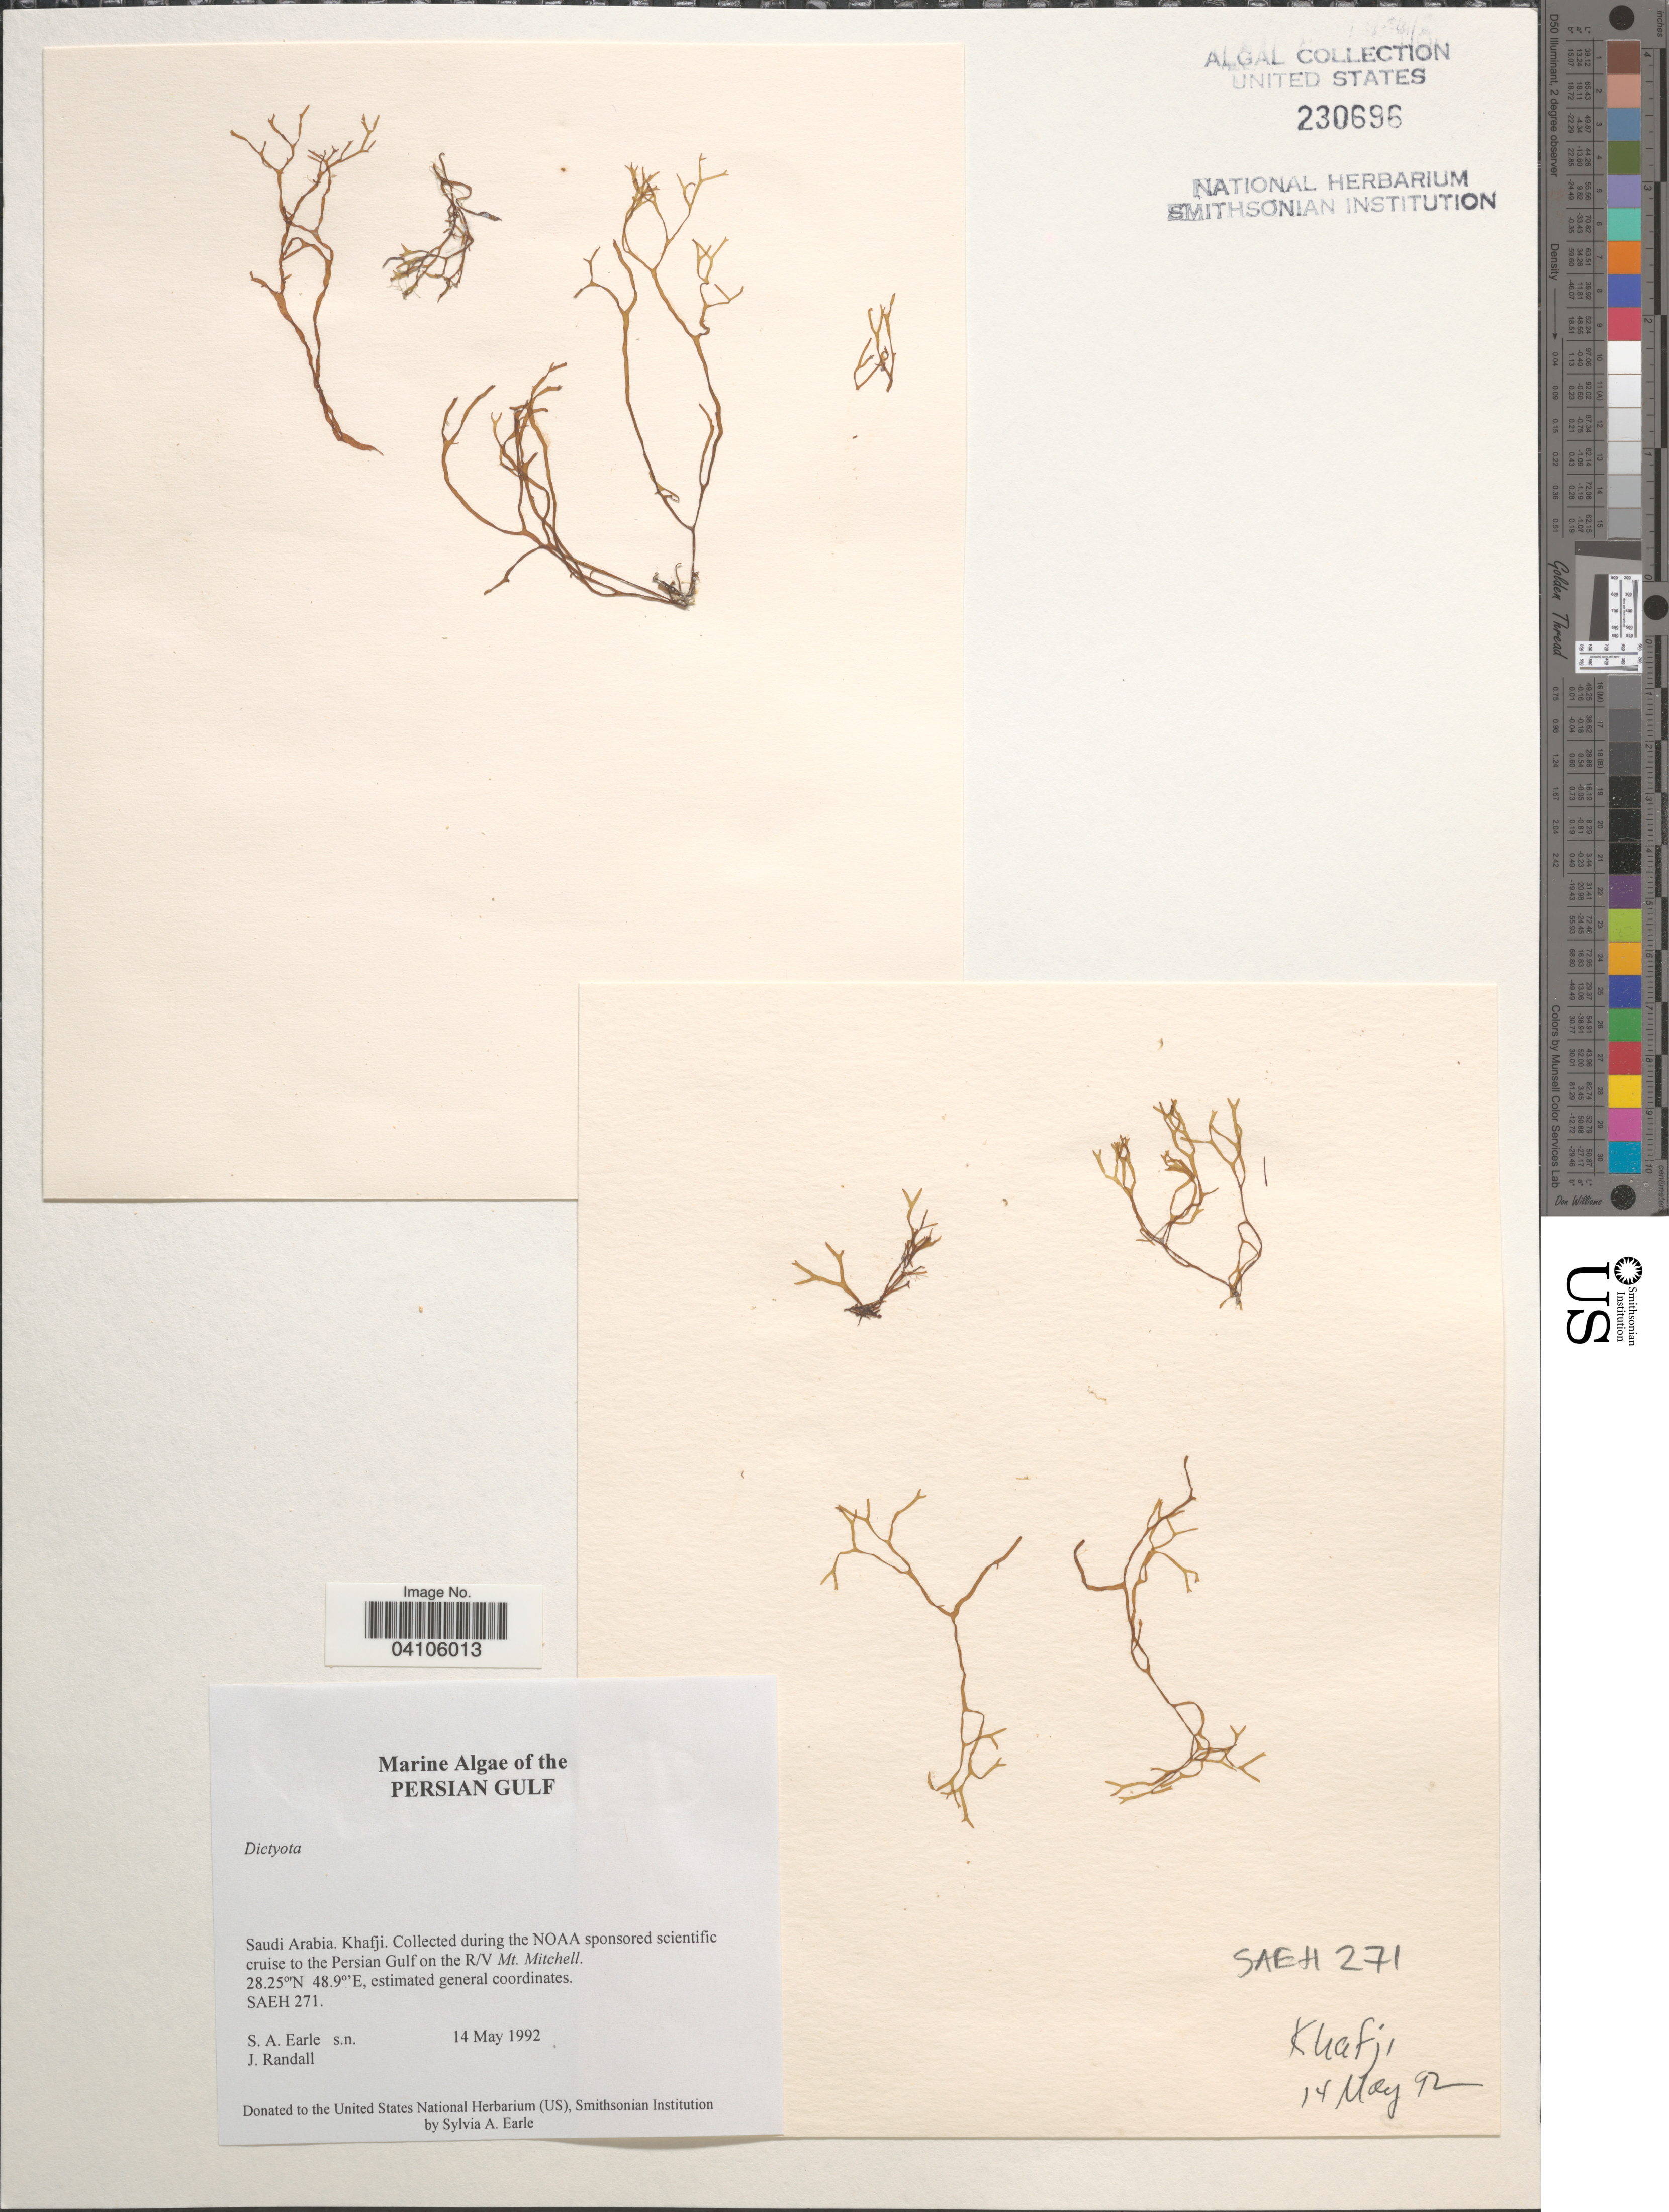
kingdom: Chromista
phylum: Ochrophyta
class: Phaeophyceae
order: Dictyotales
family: Dictyotaceae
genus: Dictyota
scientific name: Dictyota sp.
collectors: S. A. Earle & J. Randall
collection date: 1992-05-14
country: Saudi Arabia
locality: Persian Gulf. Khafji. The NOAA sponsored scientific cruise to the Persian Gulf on the R/V Mt. Mitchell.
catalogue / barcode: US 230696